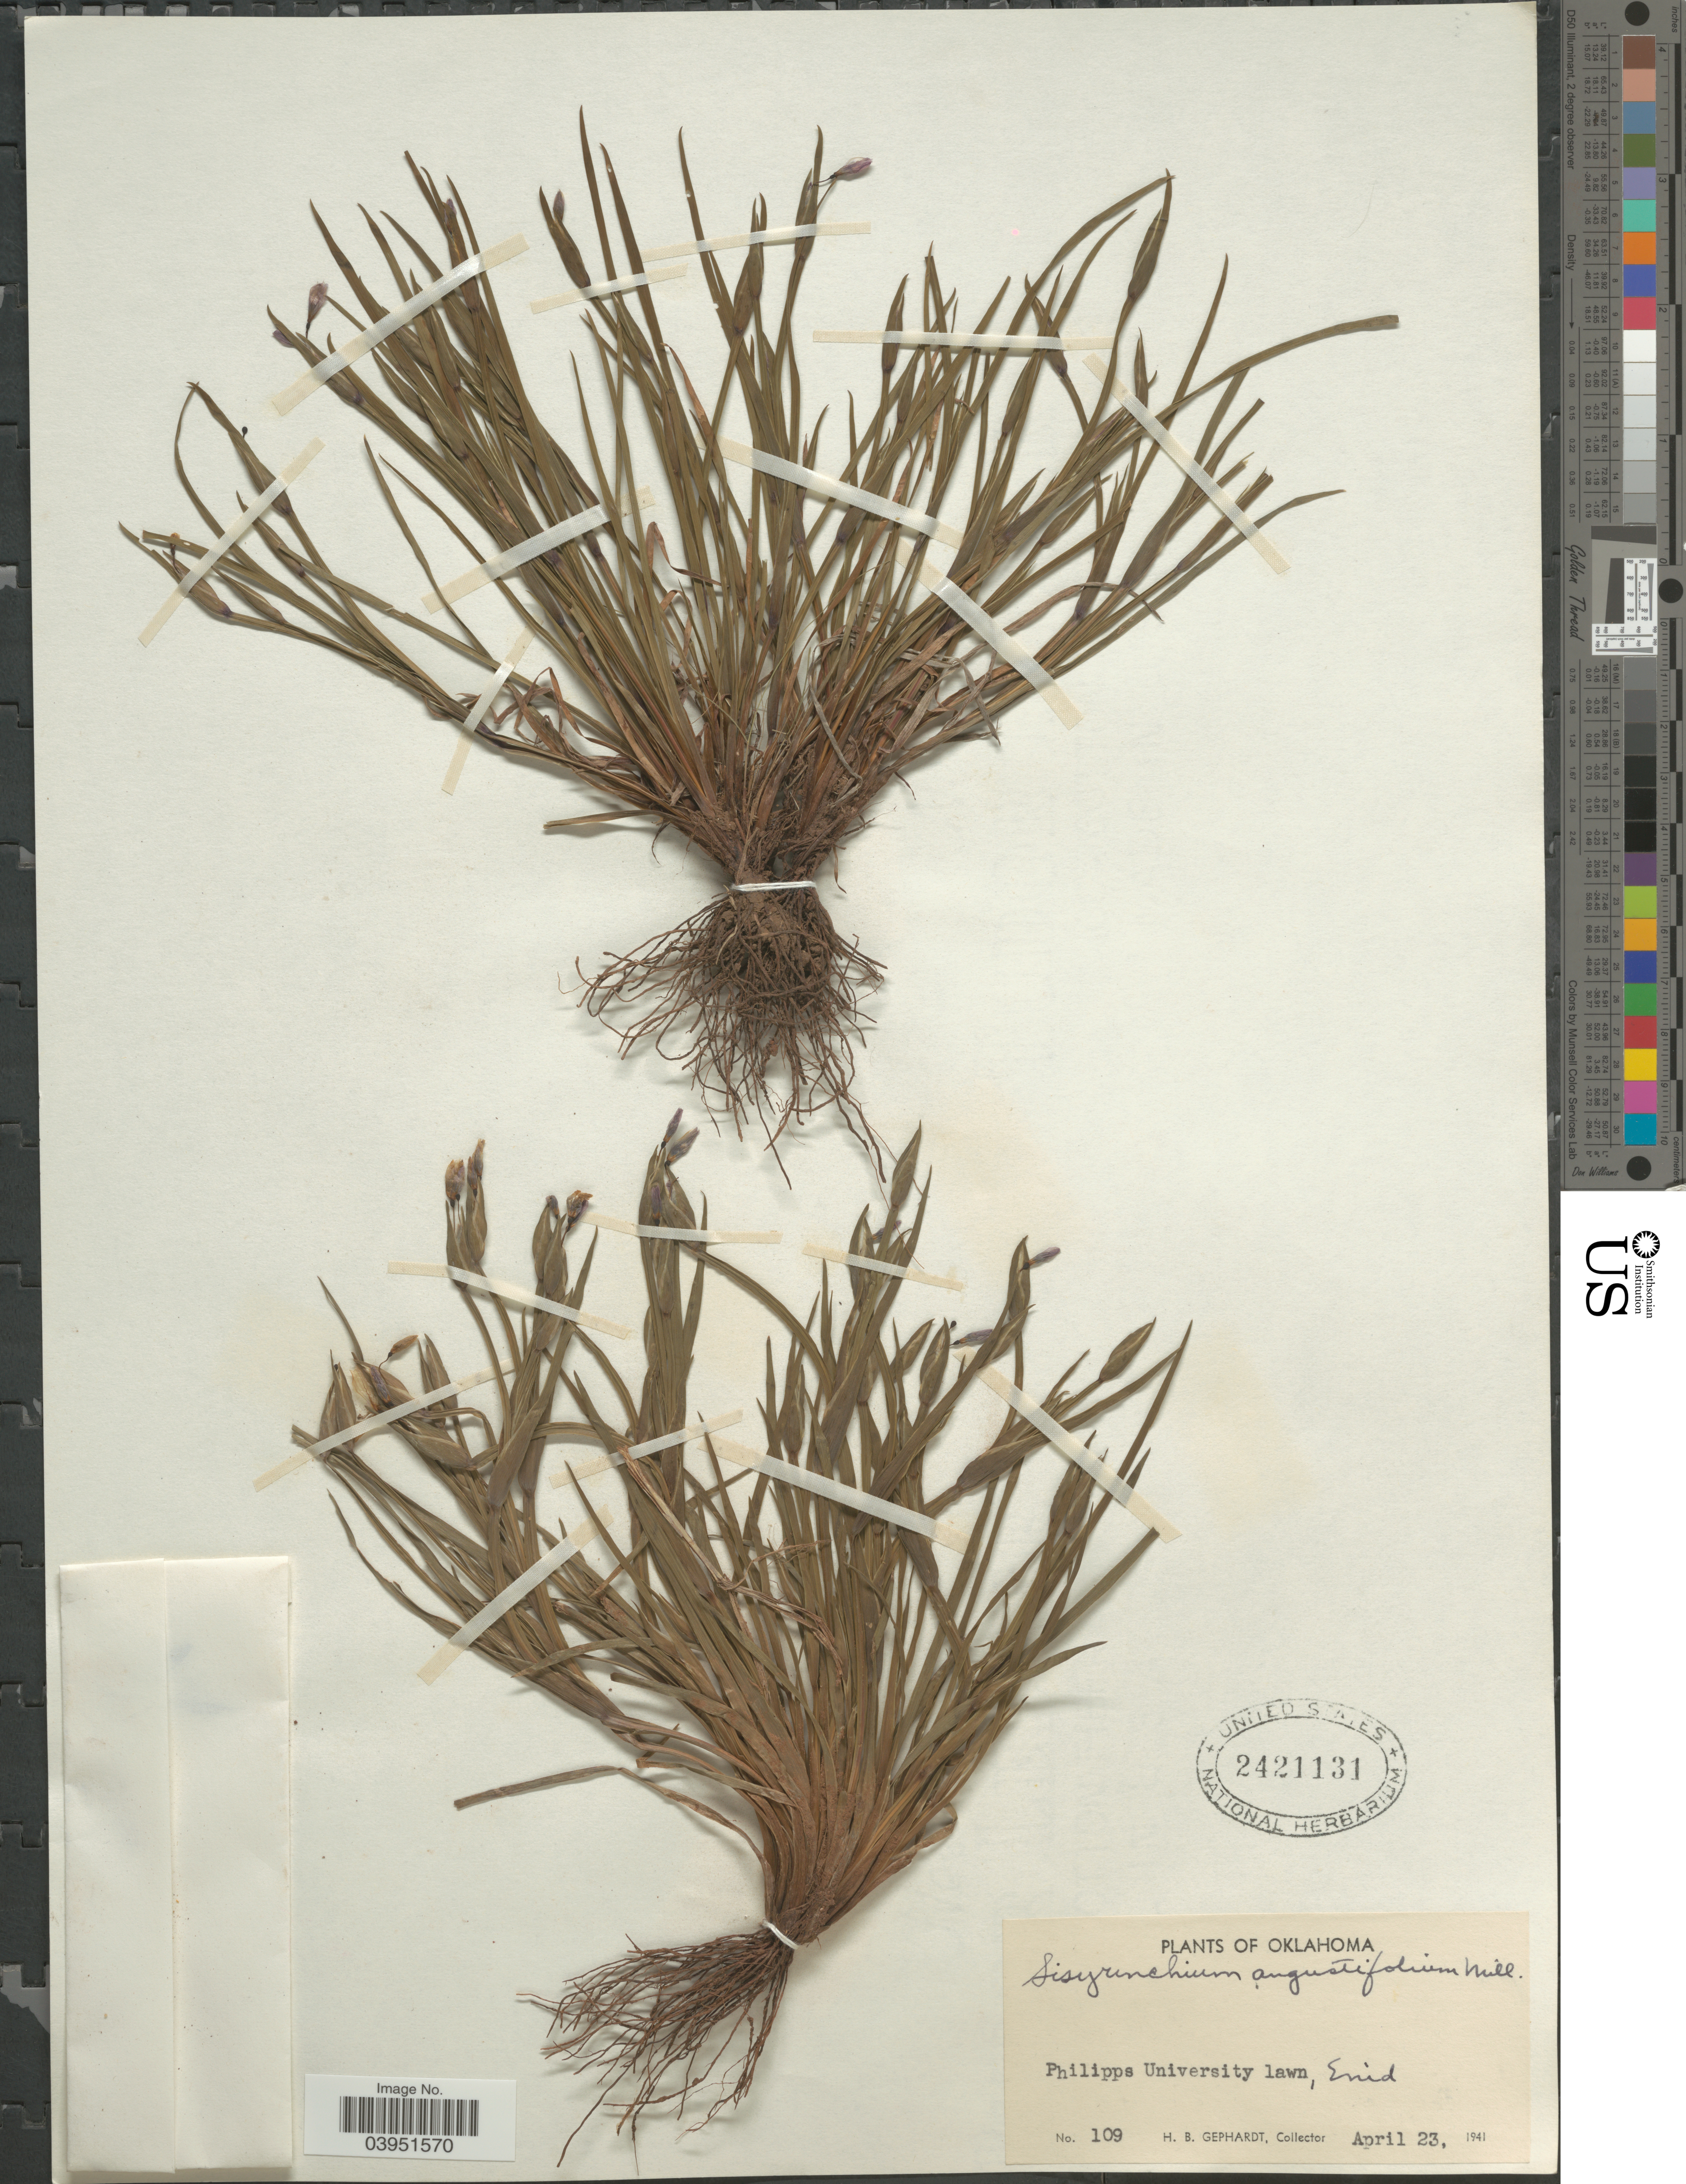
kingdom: Plantae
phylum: Tracheophyta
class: Liliopsida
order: Asparagales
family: Iridaceae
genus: Sisyrinchium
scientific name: Sisyrinchium pruinosum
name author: E.P. Bicknell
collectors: H. Gephardt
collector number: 109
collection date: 1941-04-23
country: United States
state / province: Oklahoma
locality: Philipps University lawn, Enid.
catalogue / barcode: US 2421131